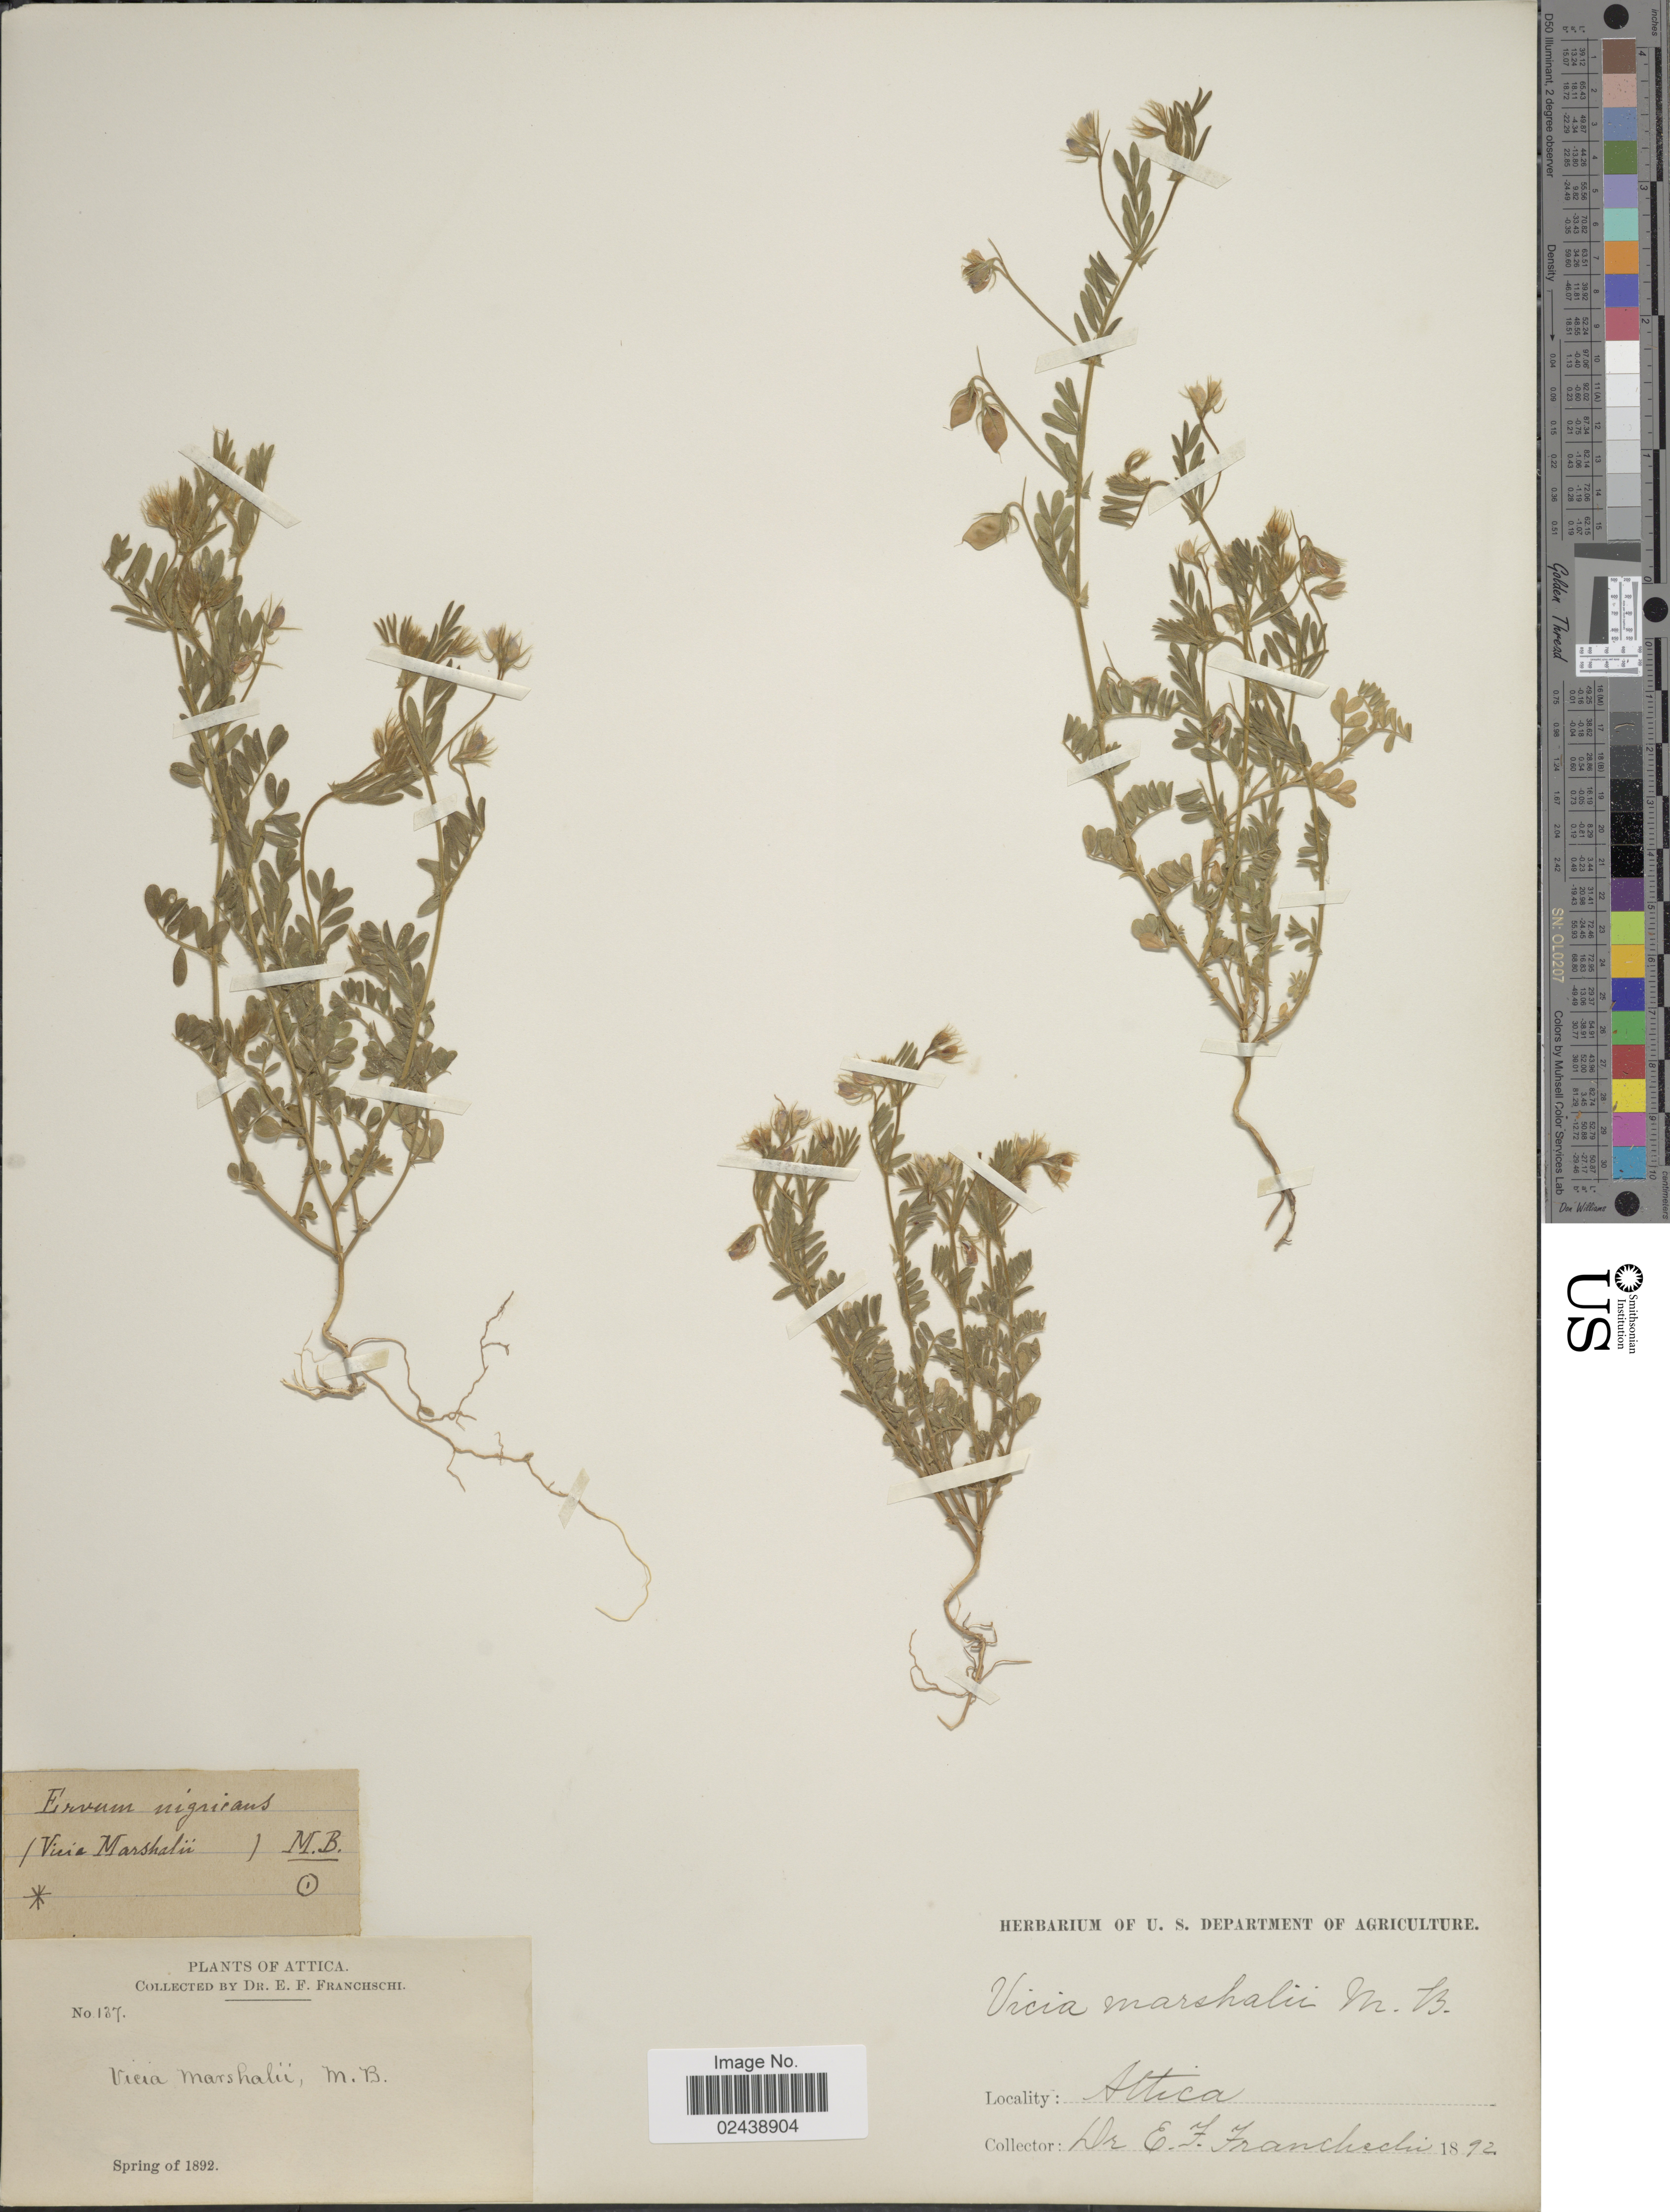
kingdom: Plantae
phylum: Tracheophyta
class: Magnoliopsida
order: Fabales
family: Fabaceae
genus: Vicia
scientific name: Vicia marschallii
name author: Arcang.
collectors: E. Franchschi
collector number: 137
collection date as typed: Spring of 1892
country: Greece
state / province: Attica